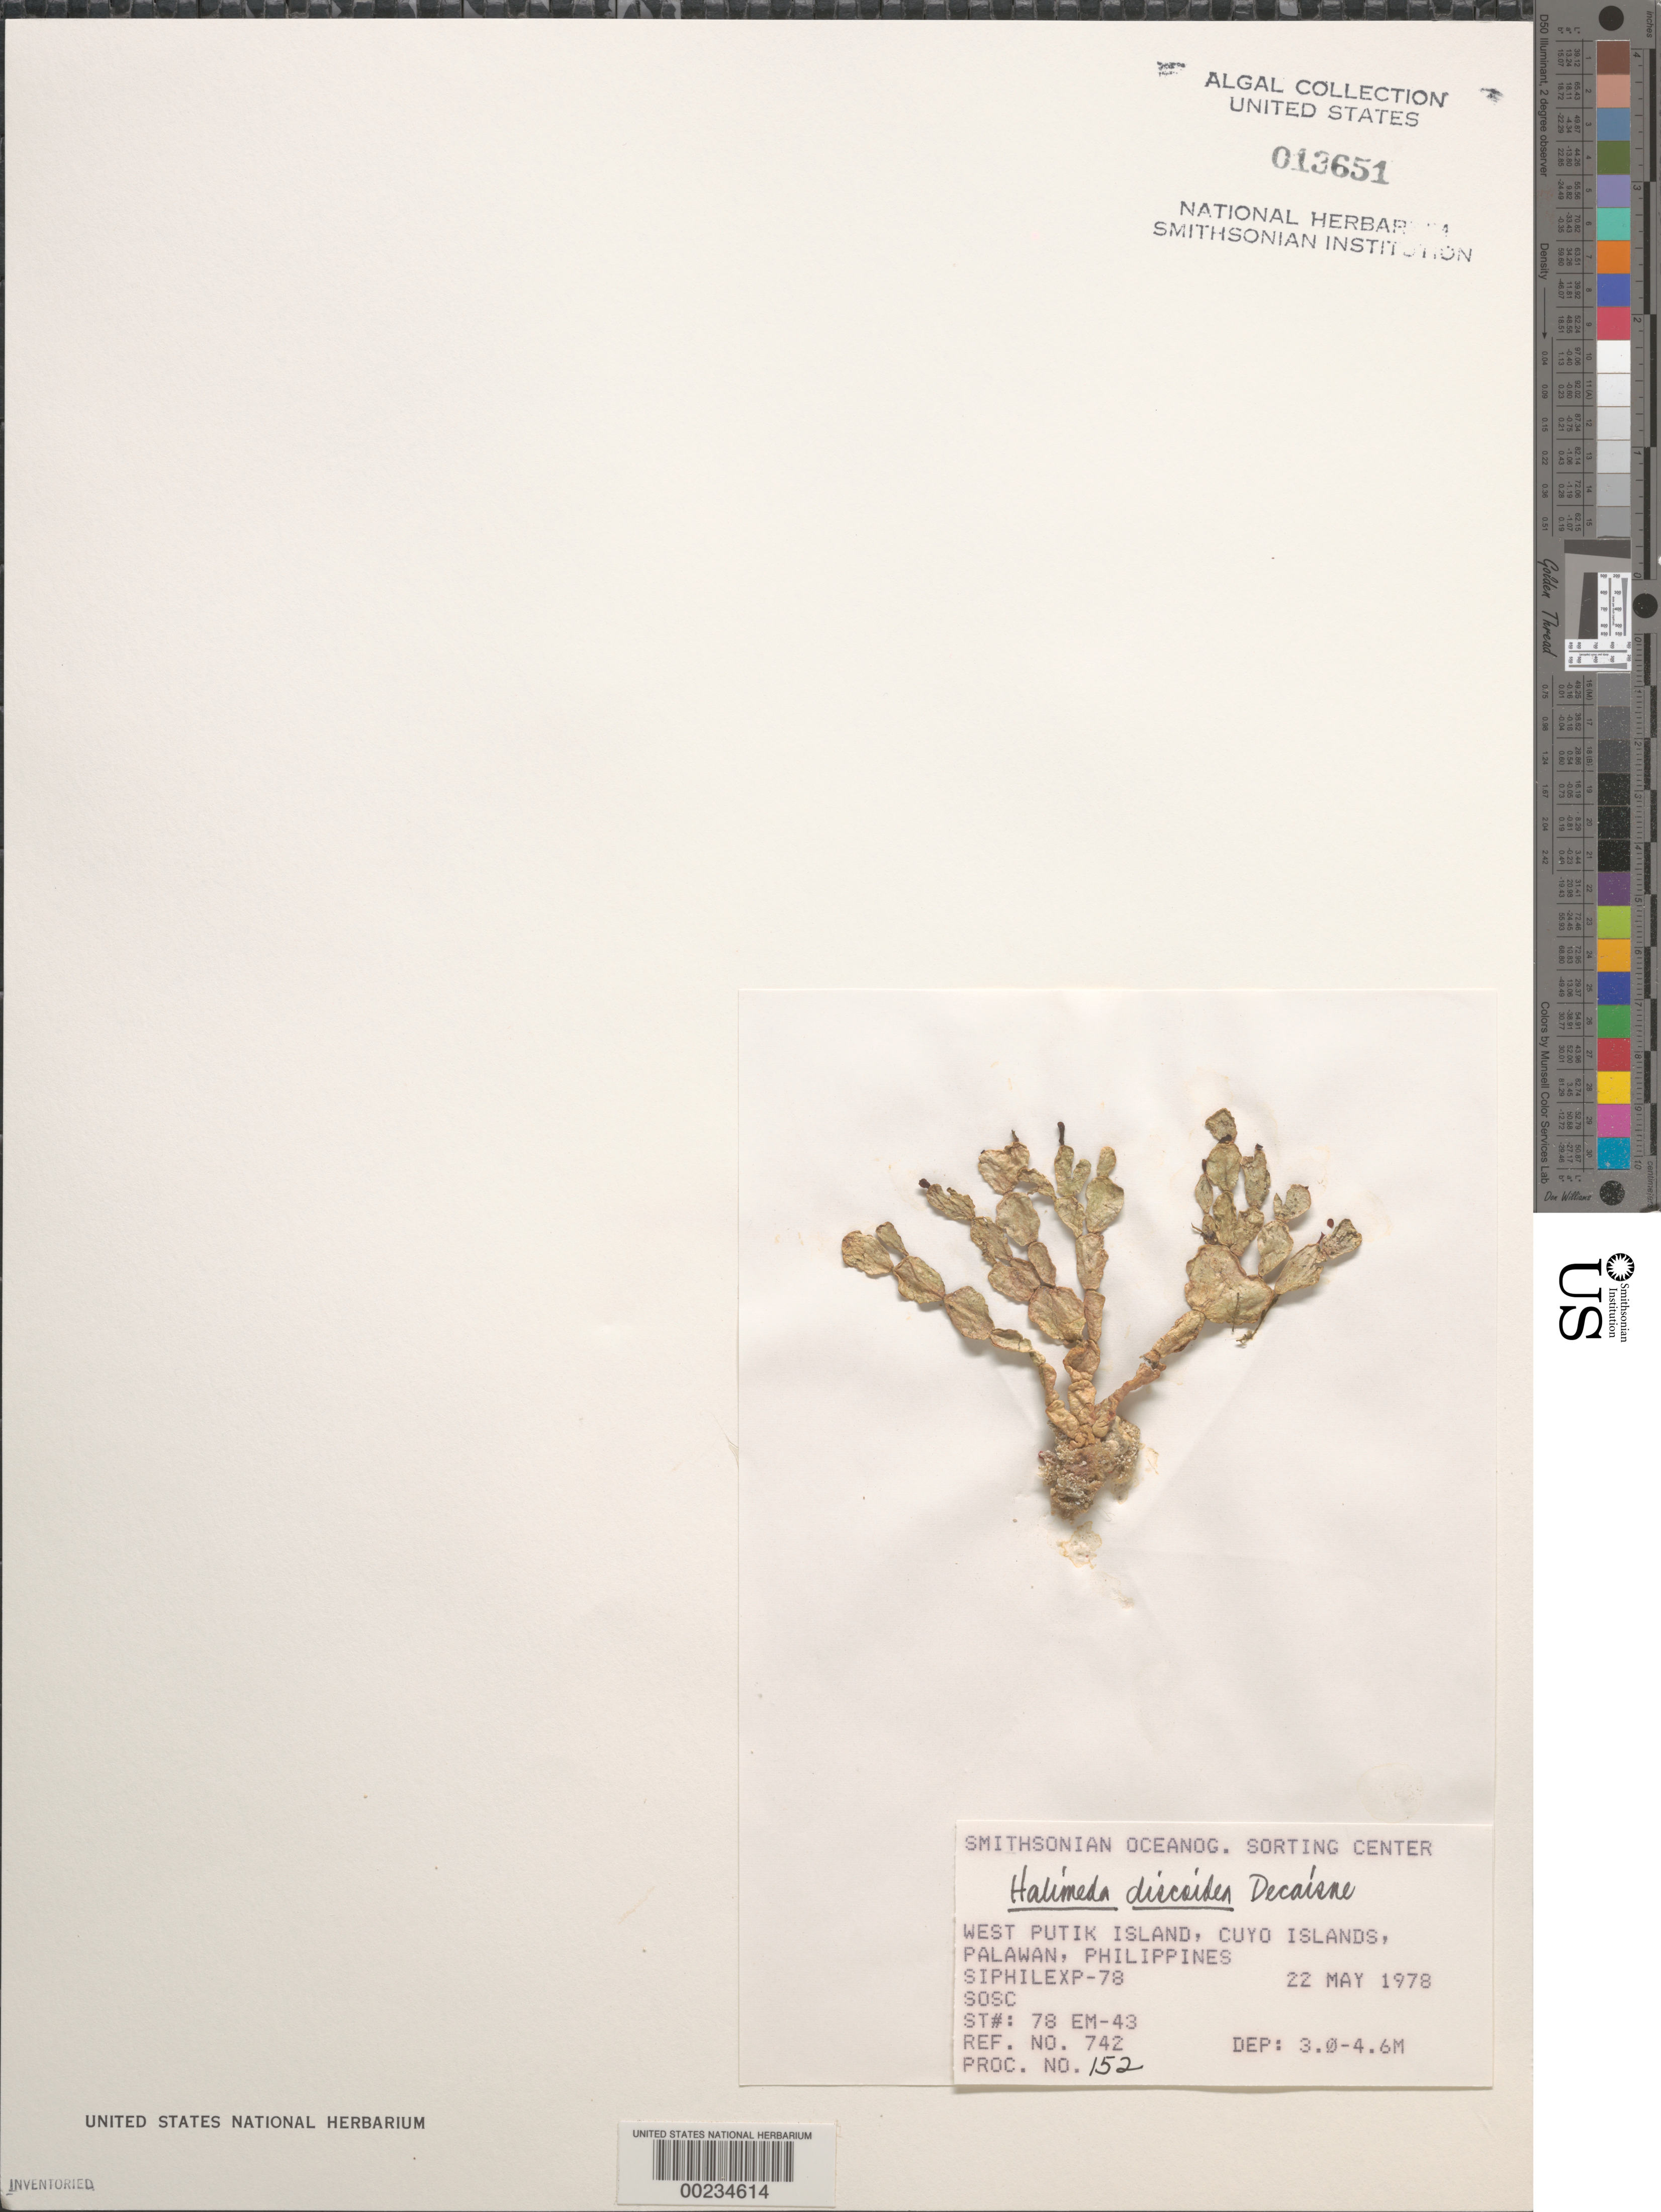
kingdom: Plantae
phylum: Chlorophyta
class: Ulvophyceae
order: Bryopsidales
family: Halimedaceae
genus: Halimeda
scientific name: Halimeda discoidea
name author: Decne.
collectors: SOSC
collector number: Station 78 Em-43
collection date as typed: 22 May 1978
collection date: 1978-05-22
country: Philippines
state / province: Mimaropa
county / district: Palawan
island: West Putik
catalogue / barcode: US 13651